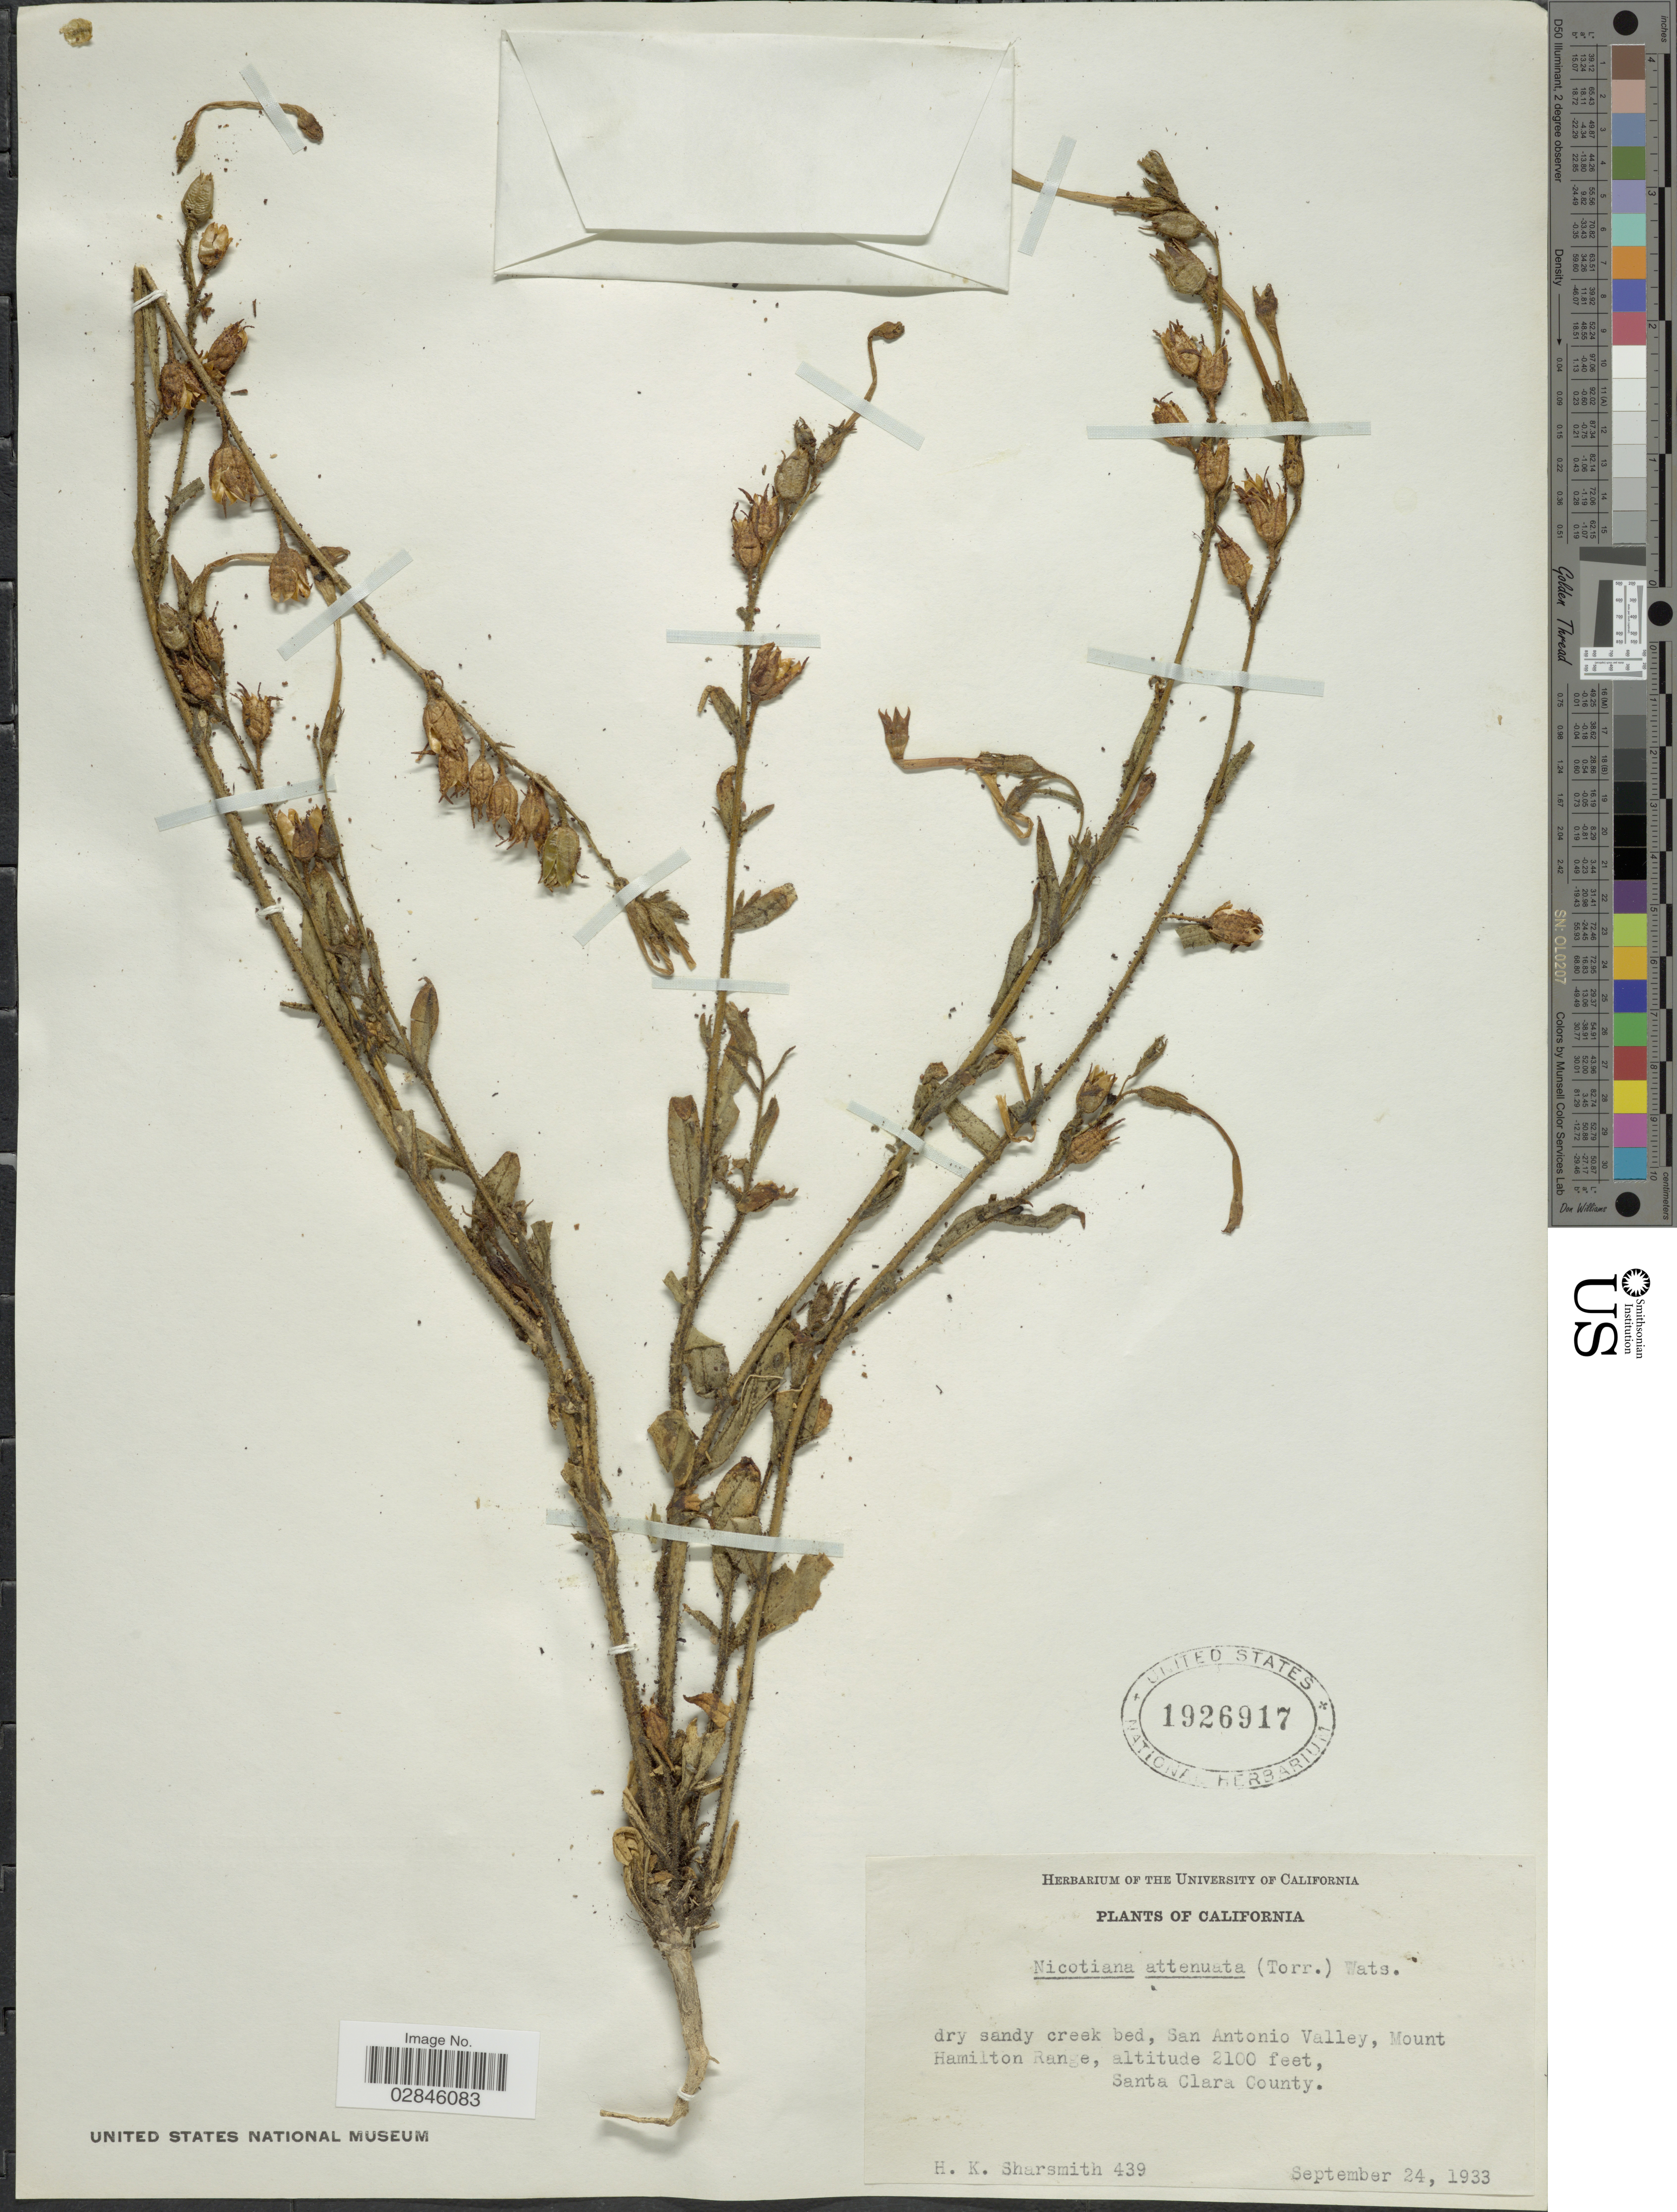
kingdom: Plantae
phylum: Tracheophyta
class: Magnoliopsida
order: Solanales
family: Solanaceae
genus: Nicotiana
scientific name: Nicotiana attenuata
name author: Torr. ex S. Watson in C. King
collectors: H. Sharsmith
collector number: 439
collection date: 1933-09-24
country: United States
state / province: California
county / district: Santa Clara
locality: San Antonio Valley, Mount Hamilton Range, Santa Clara County.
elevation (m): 640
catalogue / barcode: US 1926917